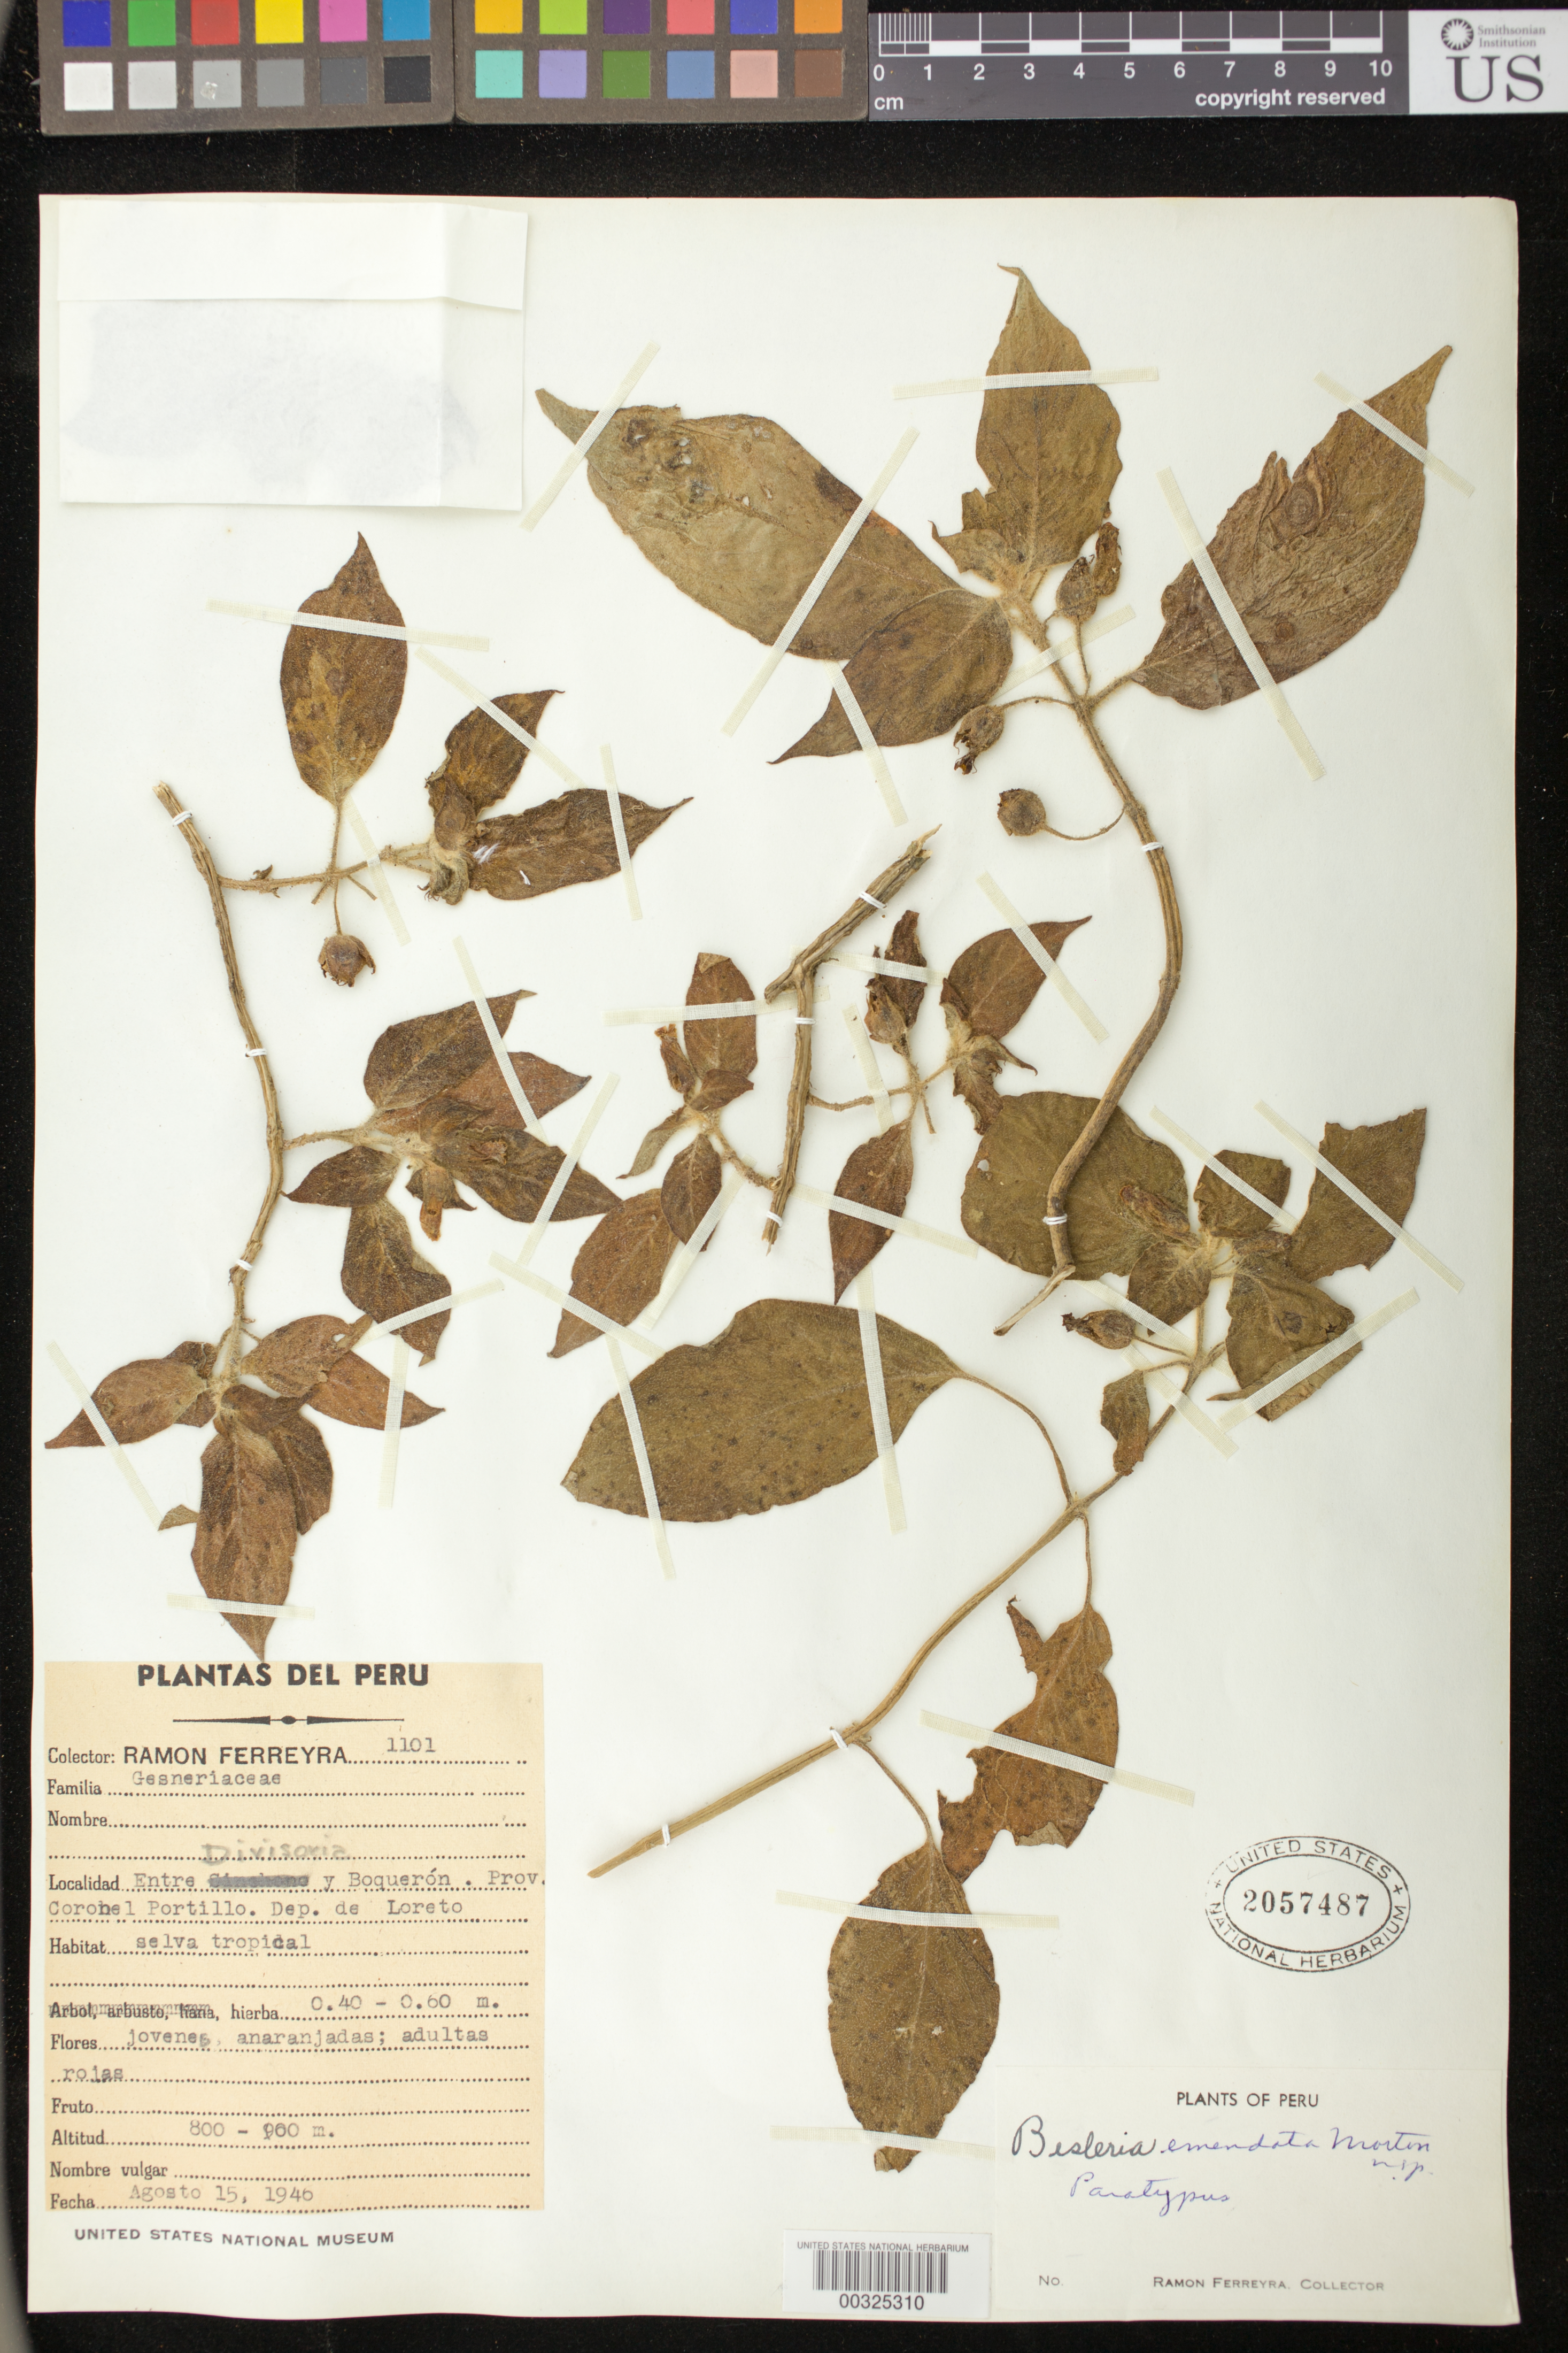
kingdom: Plantae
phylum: Tracheophyta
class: Magnoliopsida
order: Lamiales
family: Gesneriaceae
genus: Besleria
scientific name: Besleria emendata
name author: C.V. Morton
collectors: R. A. Ferreyra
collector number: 1101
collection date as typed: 15 Aug 1946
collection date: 1946-08-15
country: Peru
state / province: Loreto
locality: Prov. Coronel Portillo; between Divisoria and Boqueron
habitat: Selva tropical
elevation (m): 800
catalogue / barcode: US 2057487